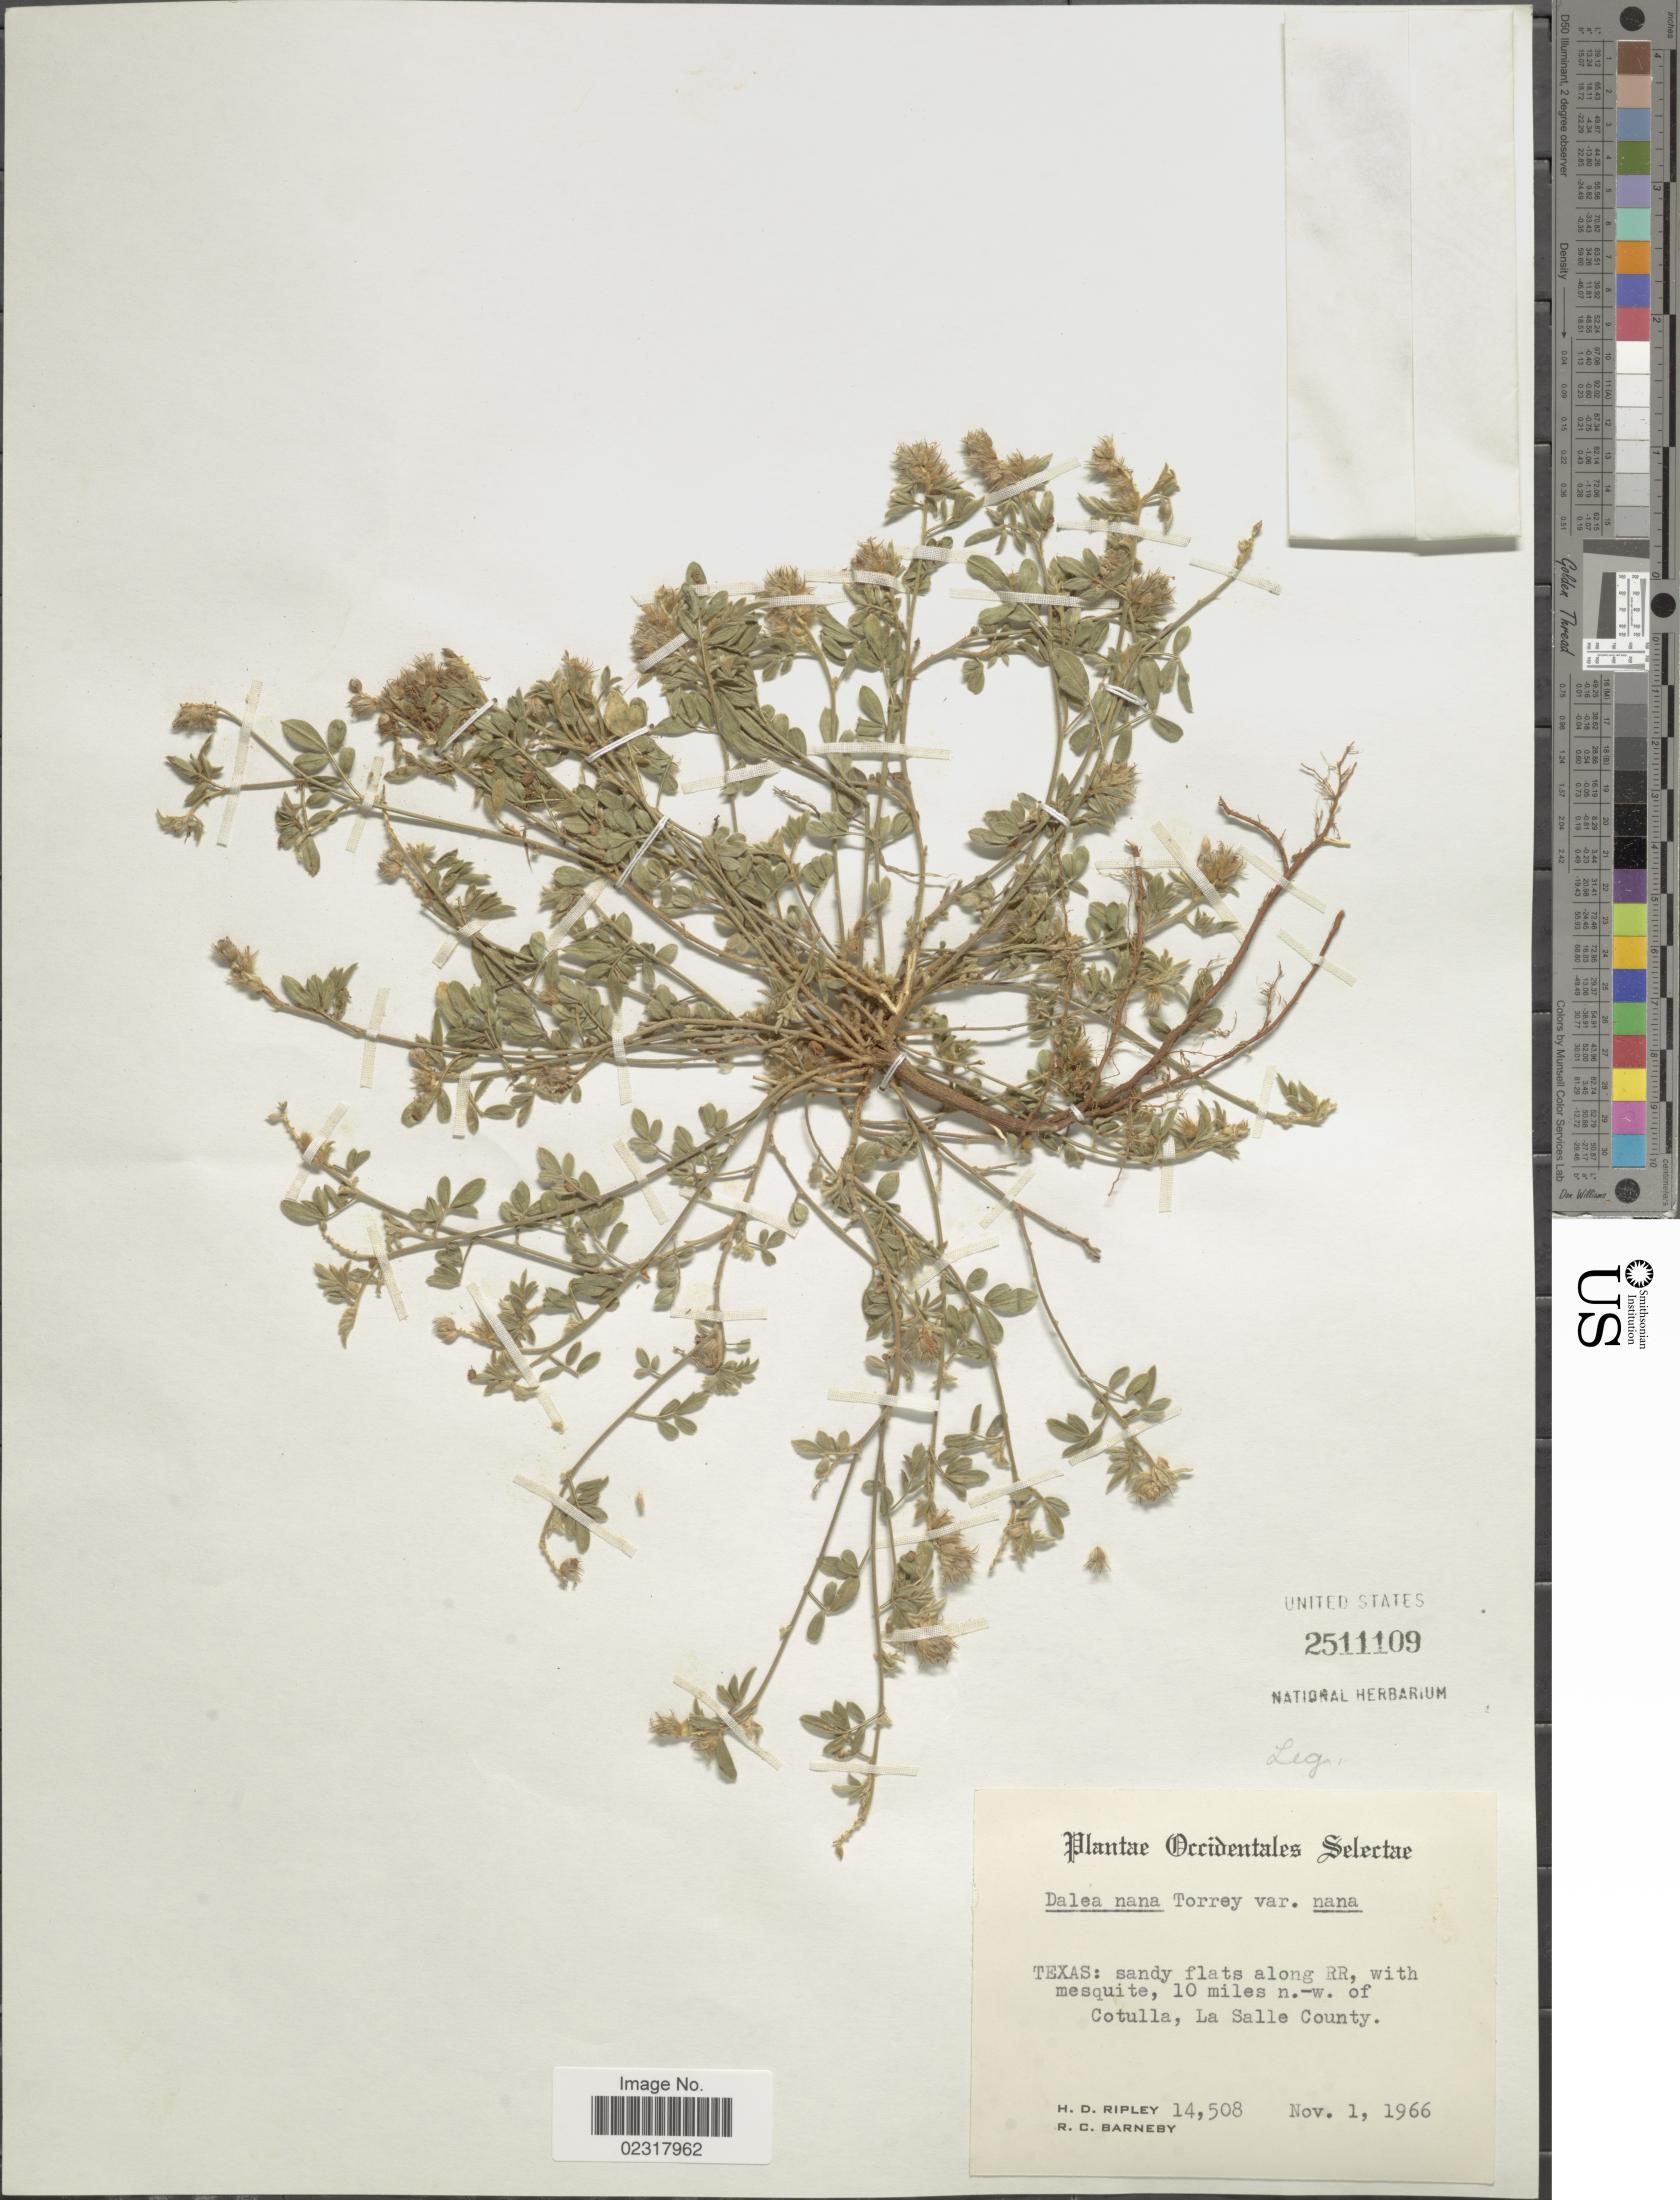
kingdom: Plantae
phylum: Tracheophyta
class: Magnoliopsida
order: Fabales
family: Fabaceae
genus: Dalea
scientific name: Dalea nana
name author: Torr. & A. Gray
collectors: H. Ripley & R. C. Barneby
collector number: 14508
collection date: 1966-11-01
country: United States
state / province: Texas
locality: Sandy flats along RR, with mesquite, 10 miles n.w. of Cotulla, La Salle County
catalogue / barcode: US 2511109